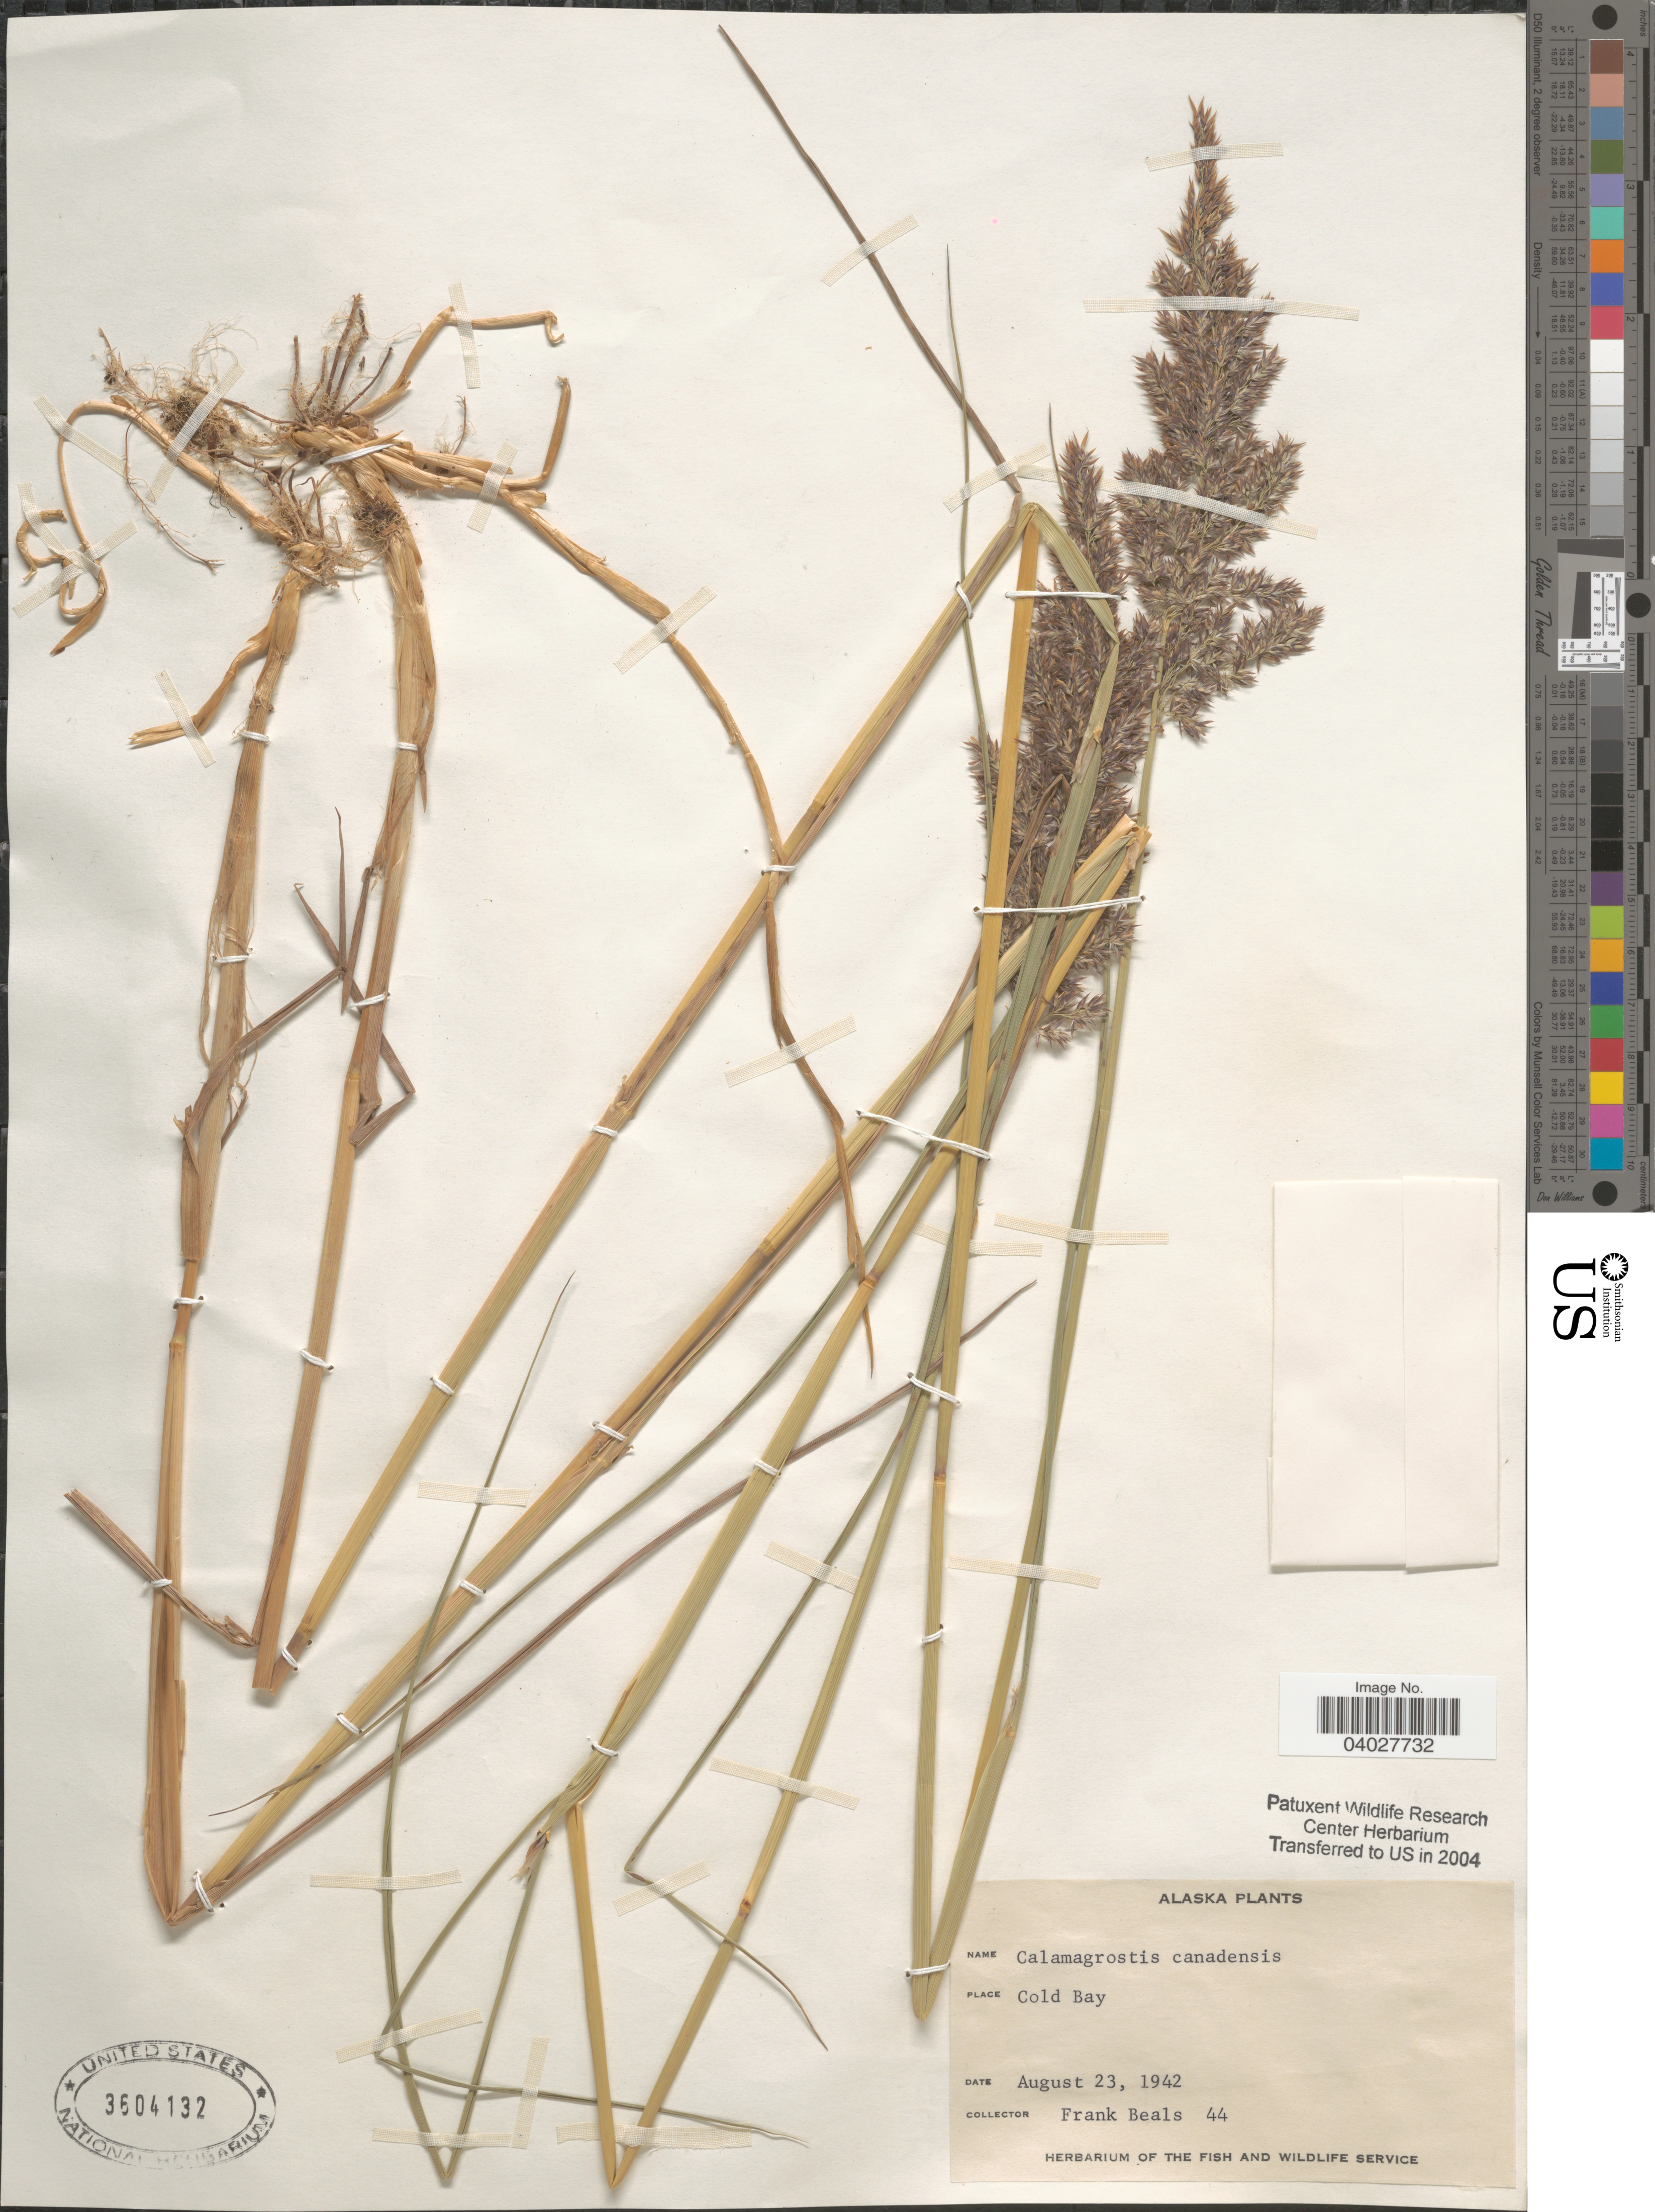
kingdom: Plantae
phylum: Tracheophyta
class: Liliopsida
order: Poales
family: Poaceae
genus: Calamagrostis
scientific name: Calamagrostis canadensis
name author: (Michx.) P. Beauv.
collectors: F. Beals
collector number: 44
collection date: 1942-08-23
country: United States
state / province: Alaska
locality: Cold Bay.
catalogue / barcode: US 3604132